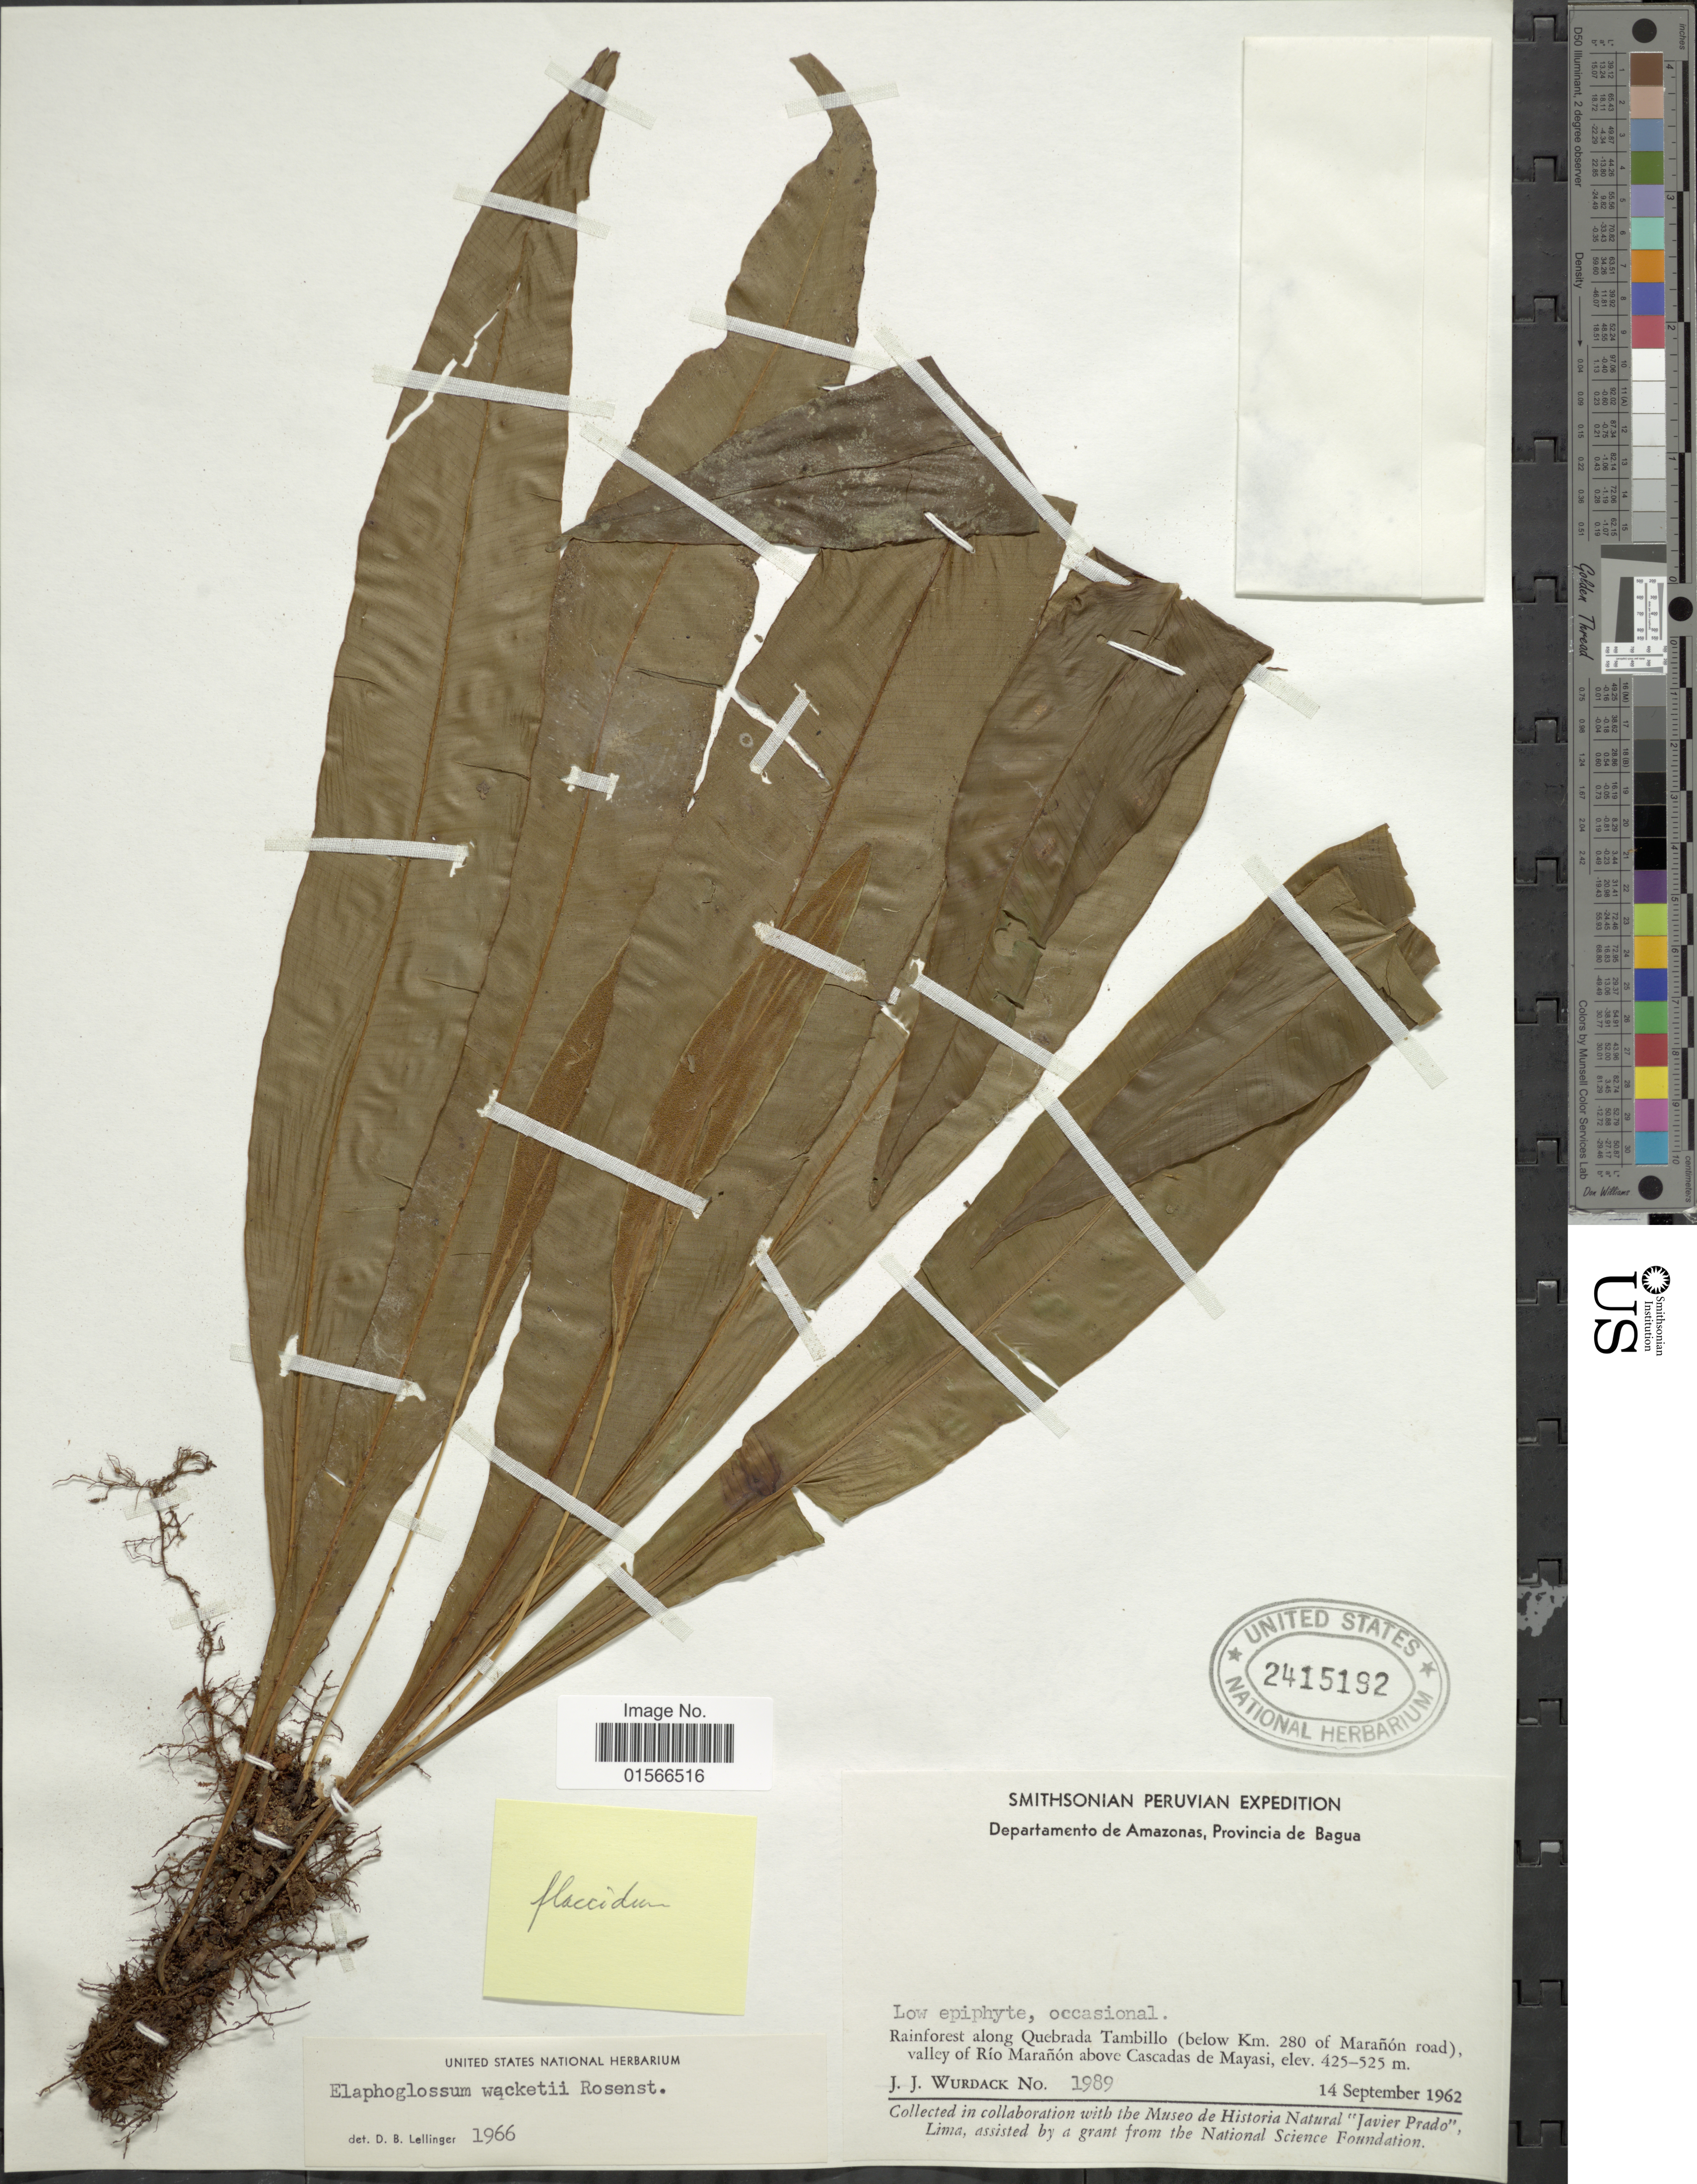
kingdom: Plantae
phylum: Tracheophyta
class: Polypodiopsida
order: Polypodiales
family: Dryopteridaceae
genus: Elaphoglossum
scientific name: Elaphoglossum flaccidum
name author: (Fée) T. Moore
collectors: J. J. Wurdack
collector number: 1989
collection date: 1962-09-14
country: Peru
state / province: Amazonas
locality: Departamento de Amazonas, Provincia de Bagua, Rainforest along quebrada Tambillo (below Km. 280 of Marañón road), valley of Río Marañón above Cascadas de Mayasi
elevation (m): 425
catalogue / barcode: US 2415192